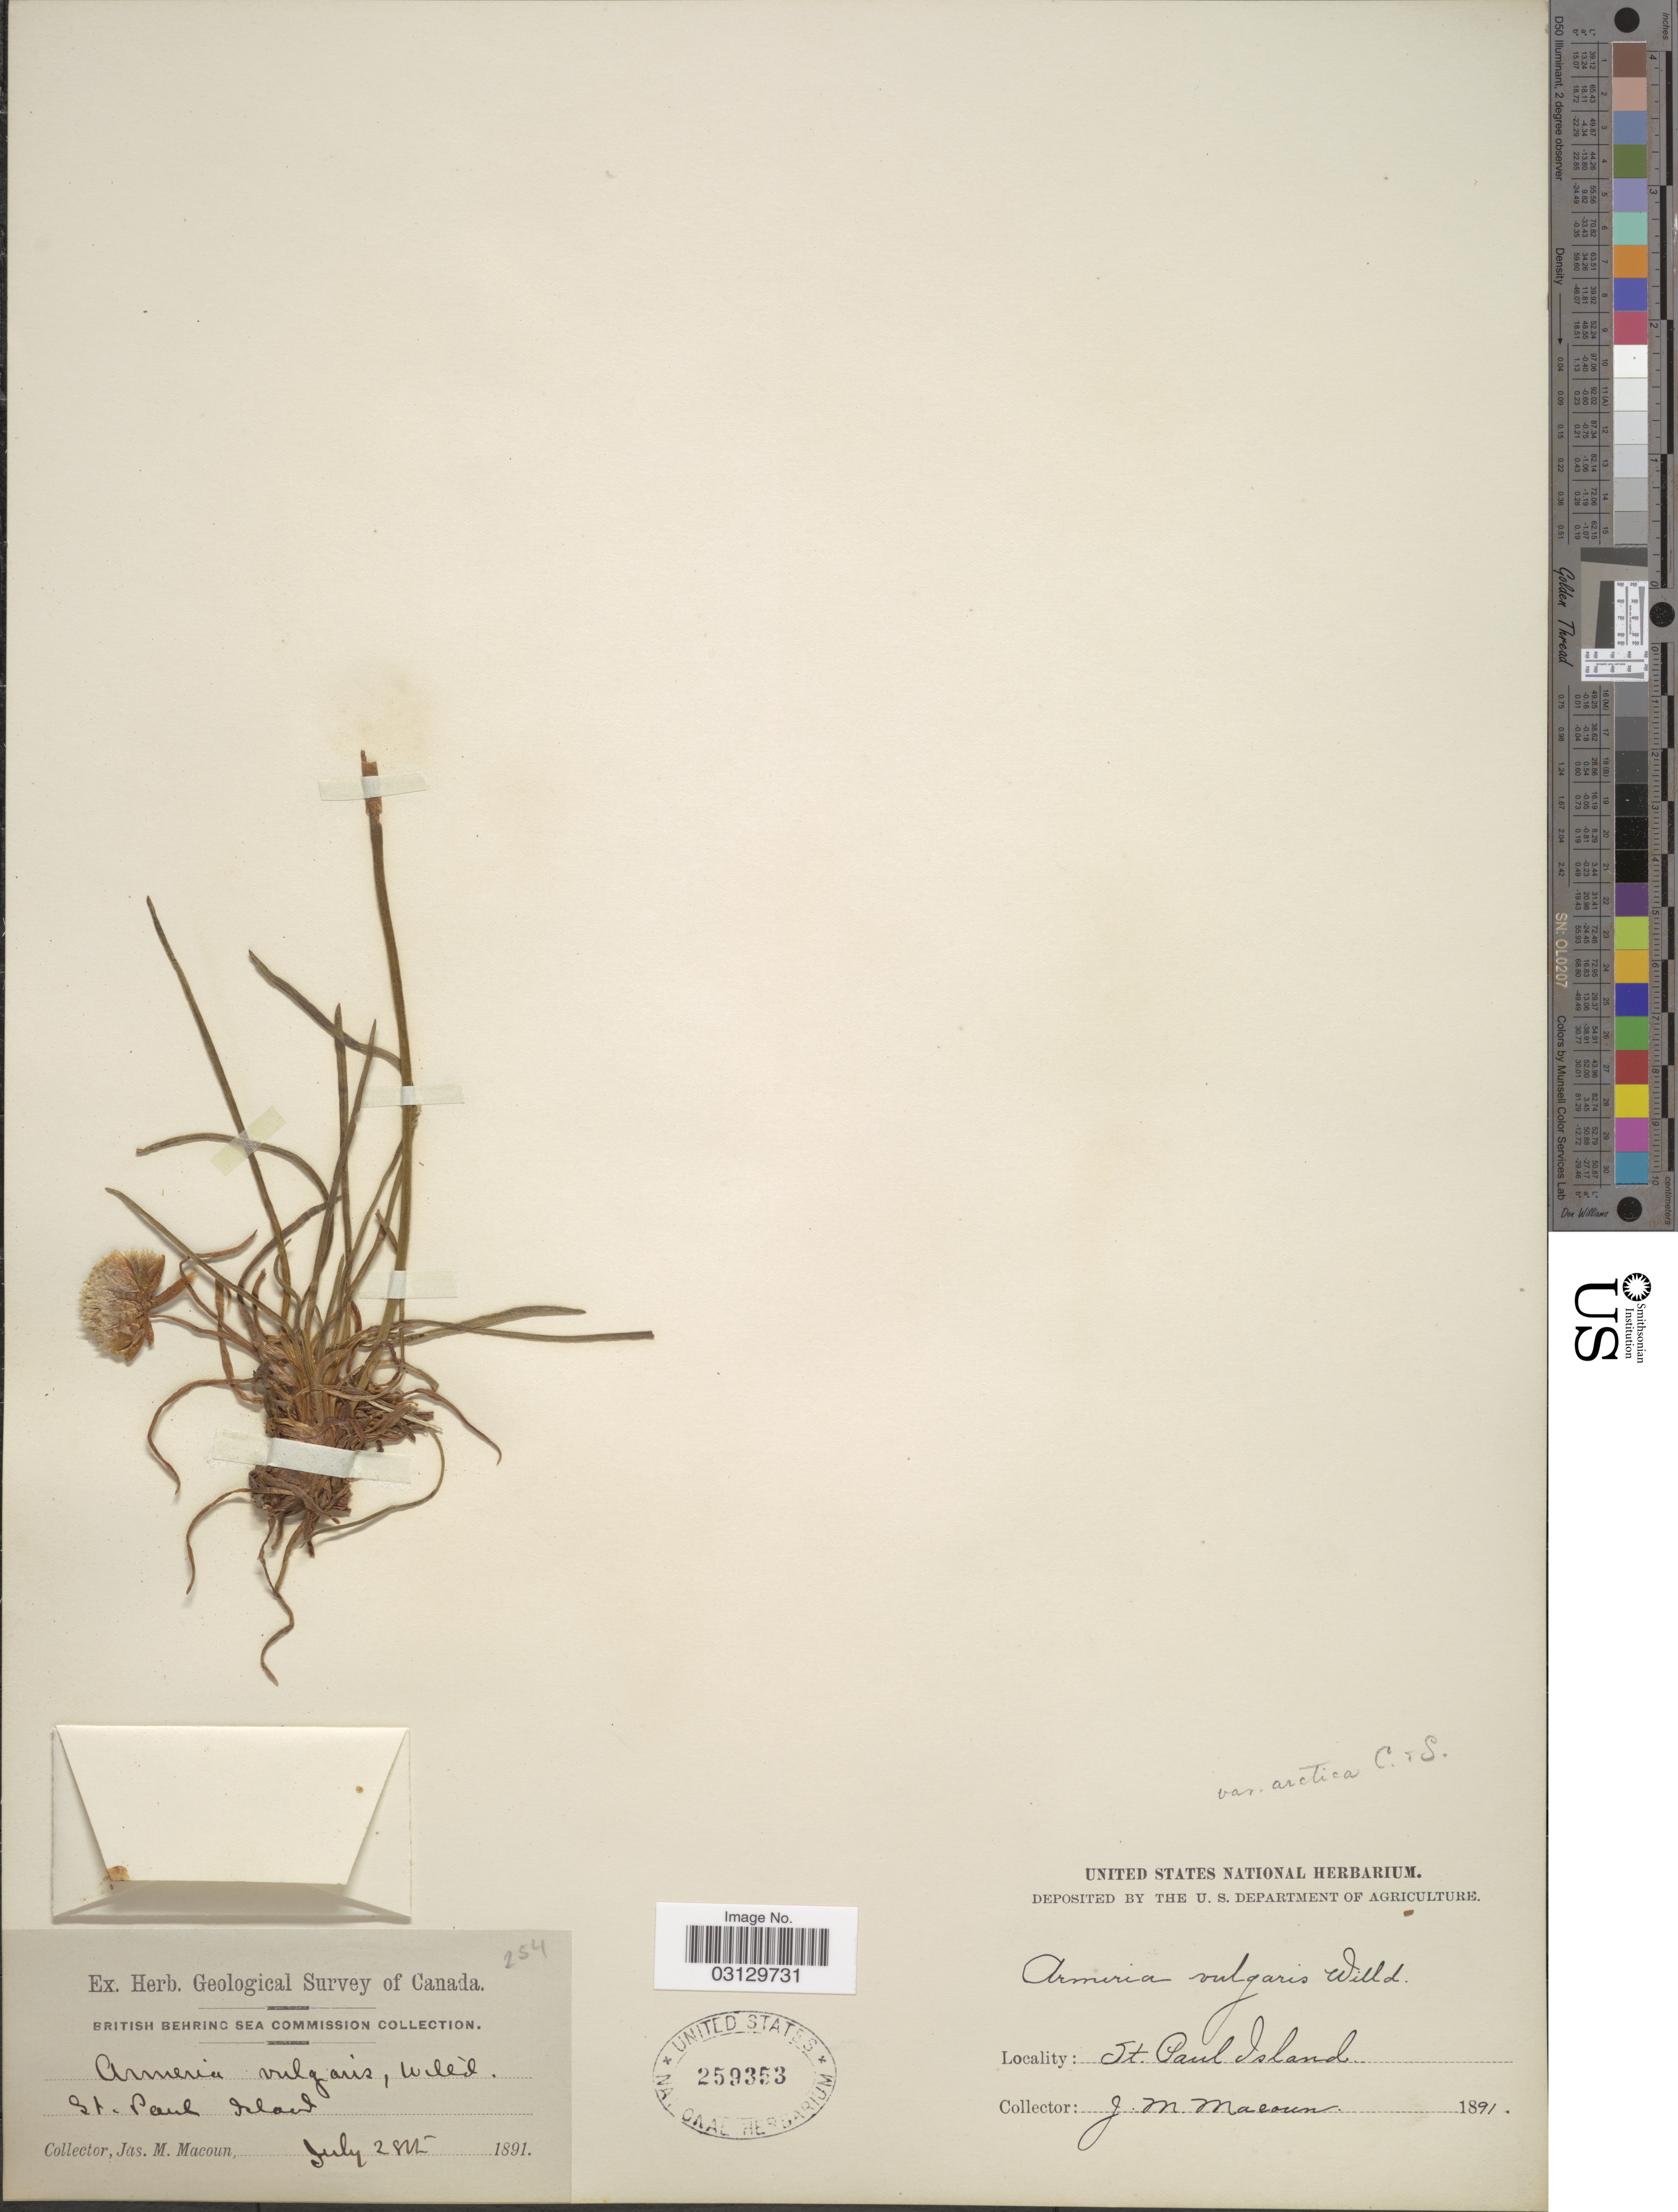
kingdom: Plantae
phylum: Tracheophyta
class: Magnoliopsida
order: Caryophyllales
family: Plumbaginaceae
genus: Armeria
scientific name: Armeria maritima subsp. sibirica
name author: (Turcz. ex Boiss.) Nyman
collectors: J. M. Macoun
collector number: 254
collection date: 1891-07-28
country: United States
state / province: Alaska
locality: St. Paul Island.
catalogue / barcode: US 259353